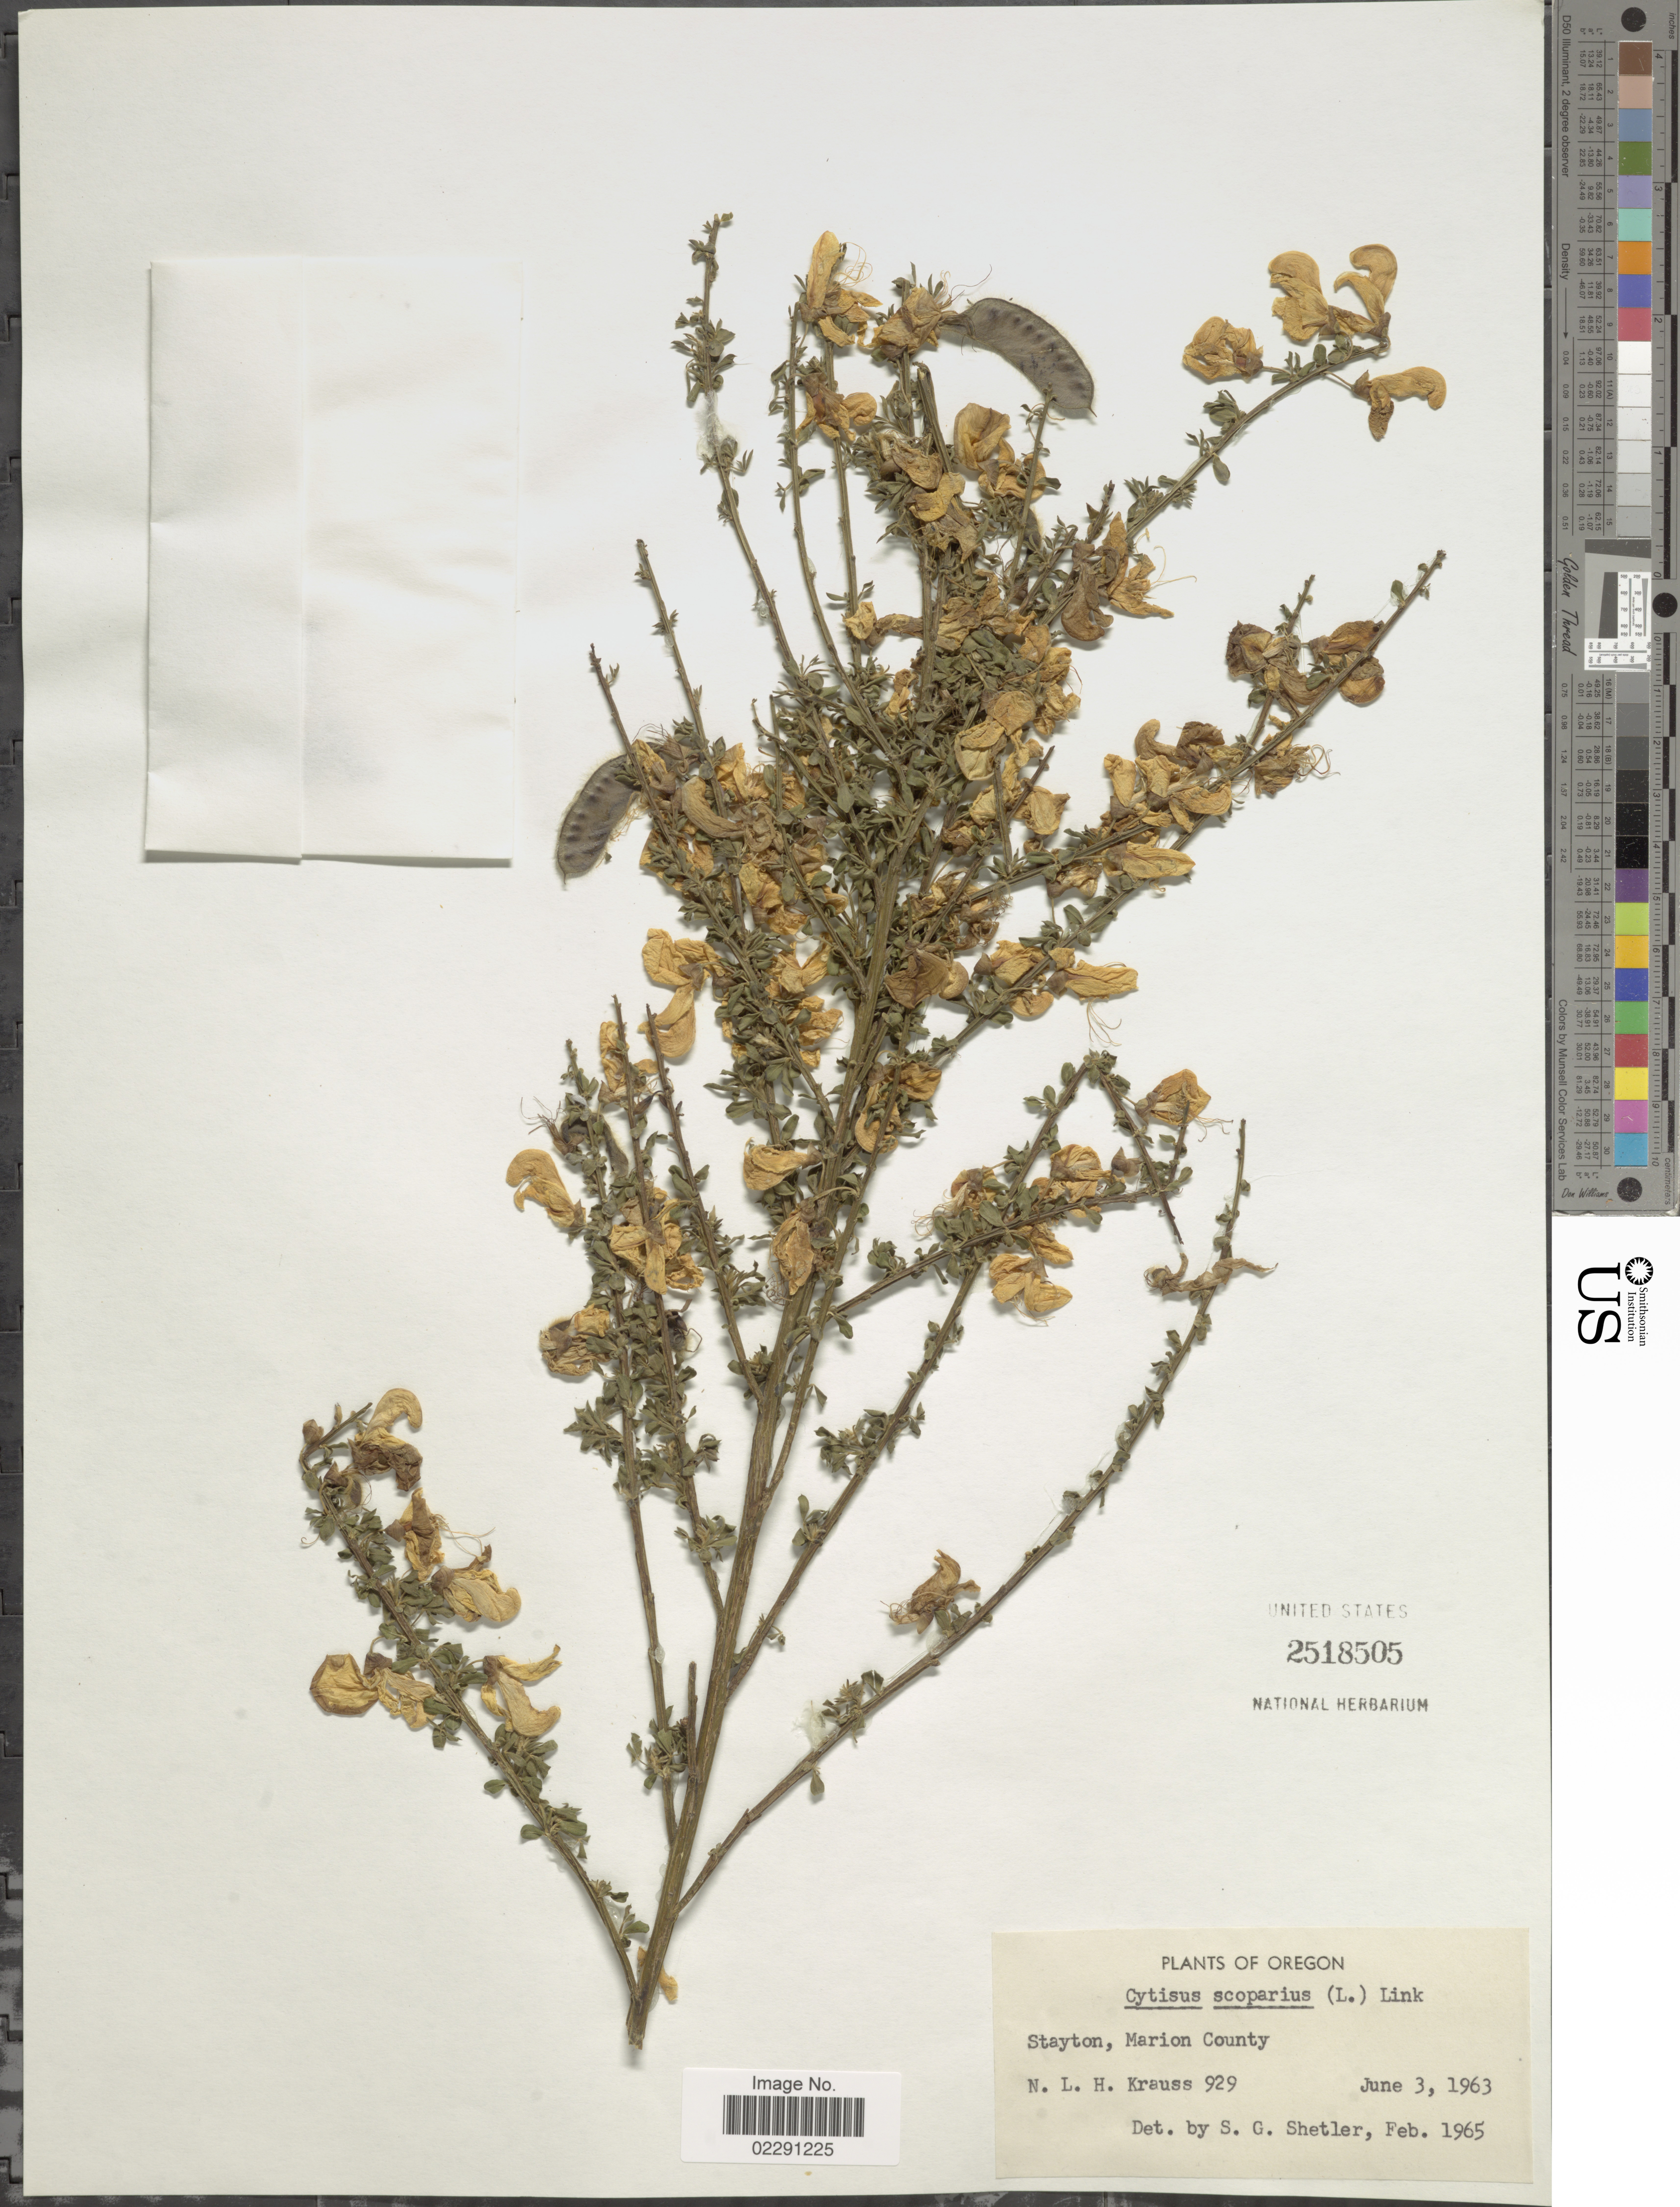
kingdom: Plantae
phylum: Tracheophyta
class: Magnoliopsida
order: Fabales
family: Fabaceae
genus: Cytisus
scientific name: Cytisus scoparius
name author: (L.) Link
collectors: N. Krauss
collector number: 929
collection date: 1963-06-03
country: United States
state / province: Oregon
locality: Stayton, Marion County.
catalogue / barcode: US 2518505